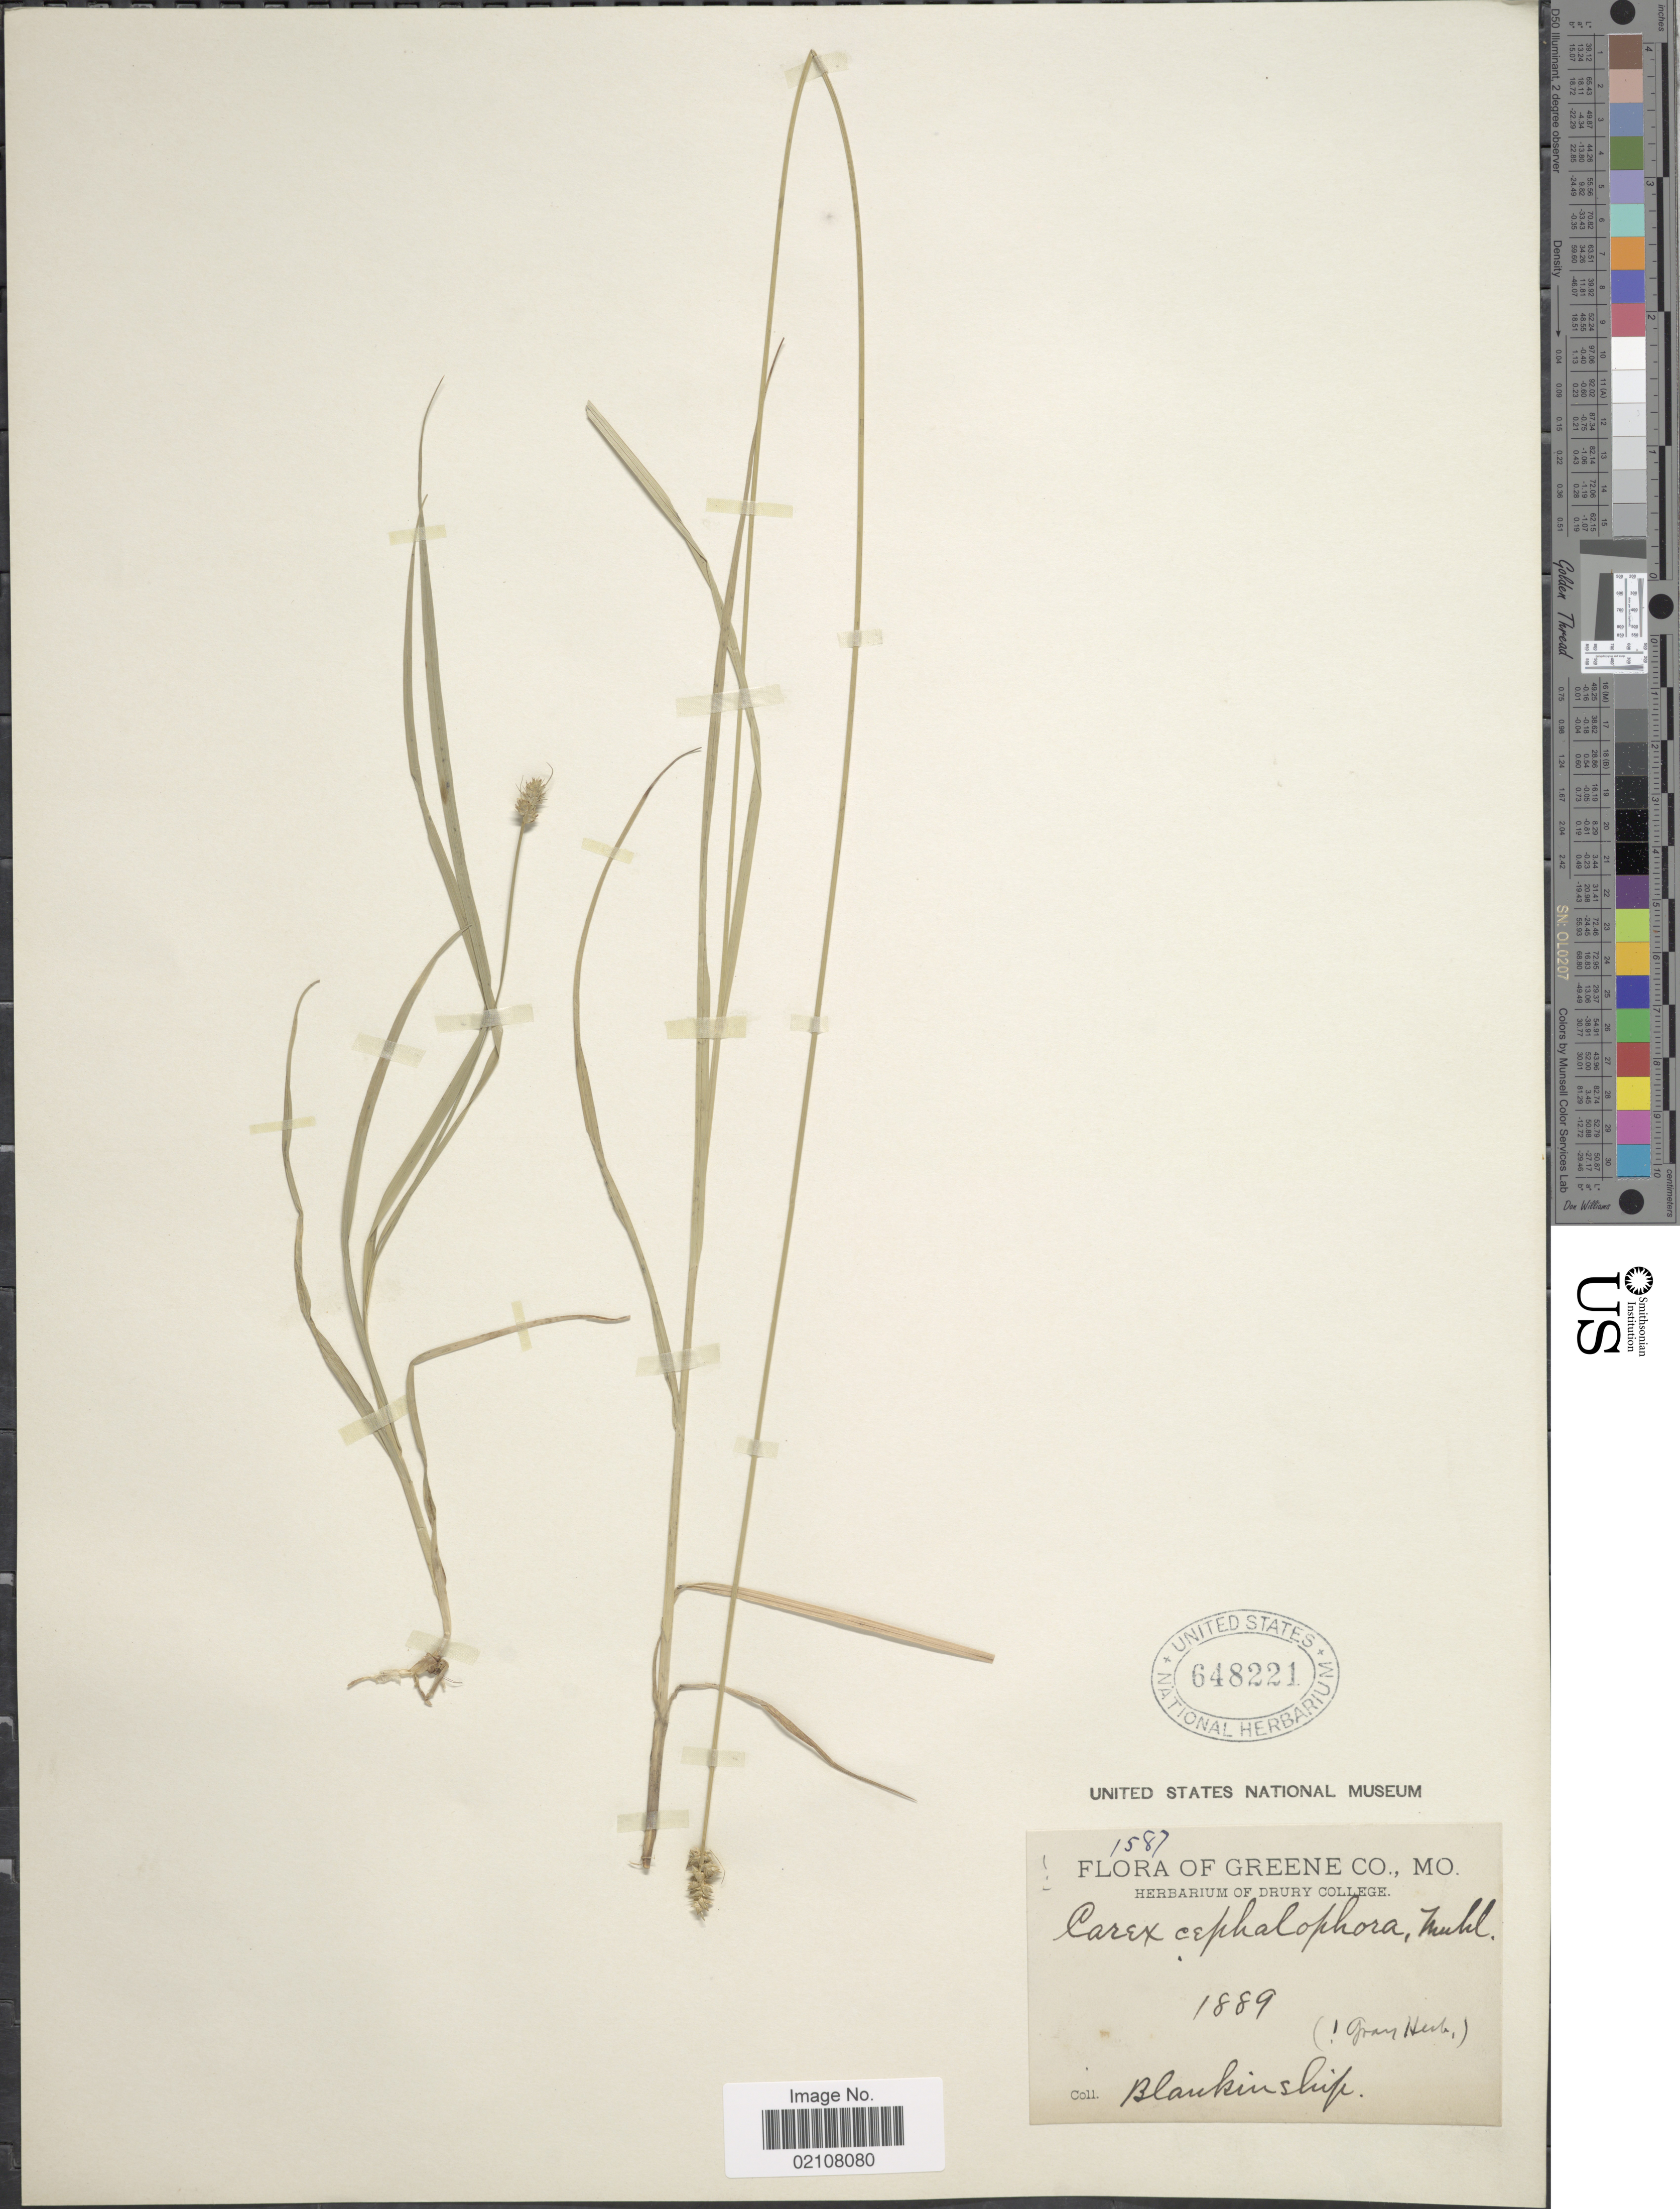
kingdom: Plantae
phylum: Tracheophyta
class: Liliopsida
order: Poales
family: Cyperaceae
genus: Carex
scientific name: Carex cephalophora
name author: Muhl. ex Willd.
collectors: Blankinship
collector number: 1587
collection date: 1889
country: United States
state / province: Missouri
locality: Greene Co.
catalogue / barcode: US 648221